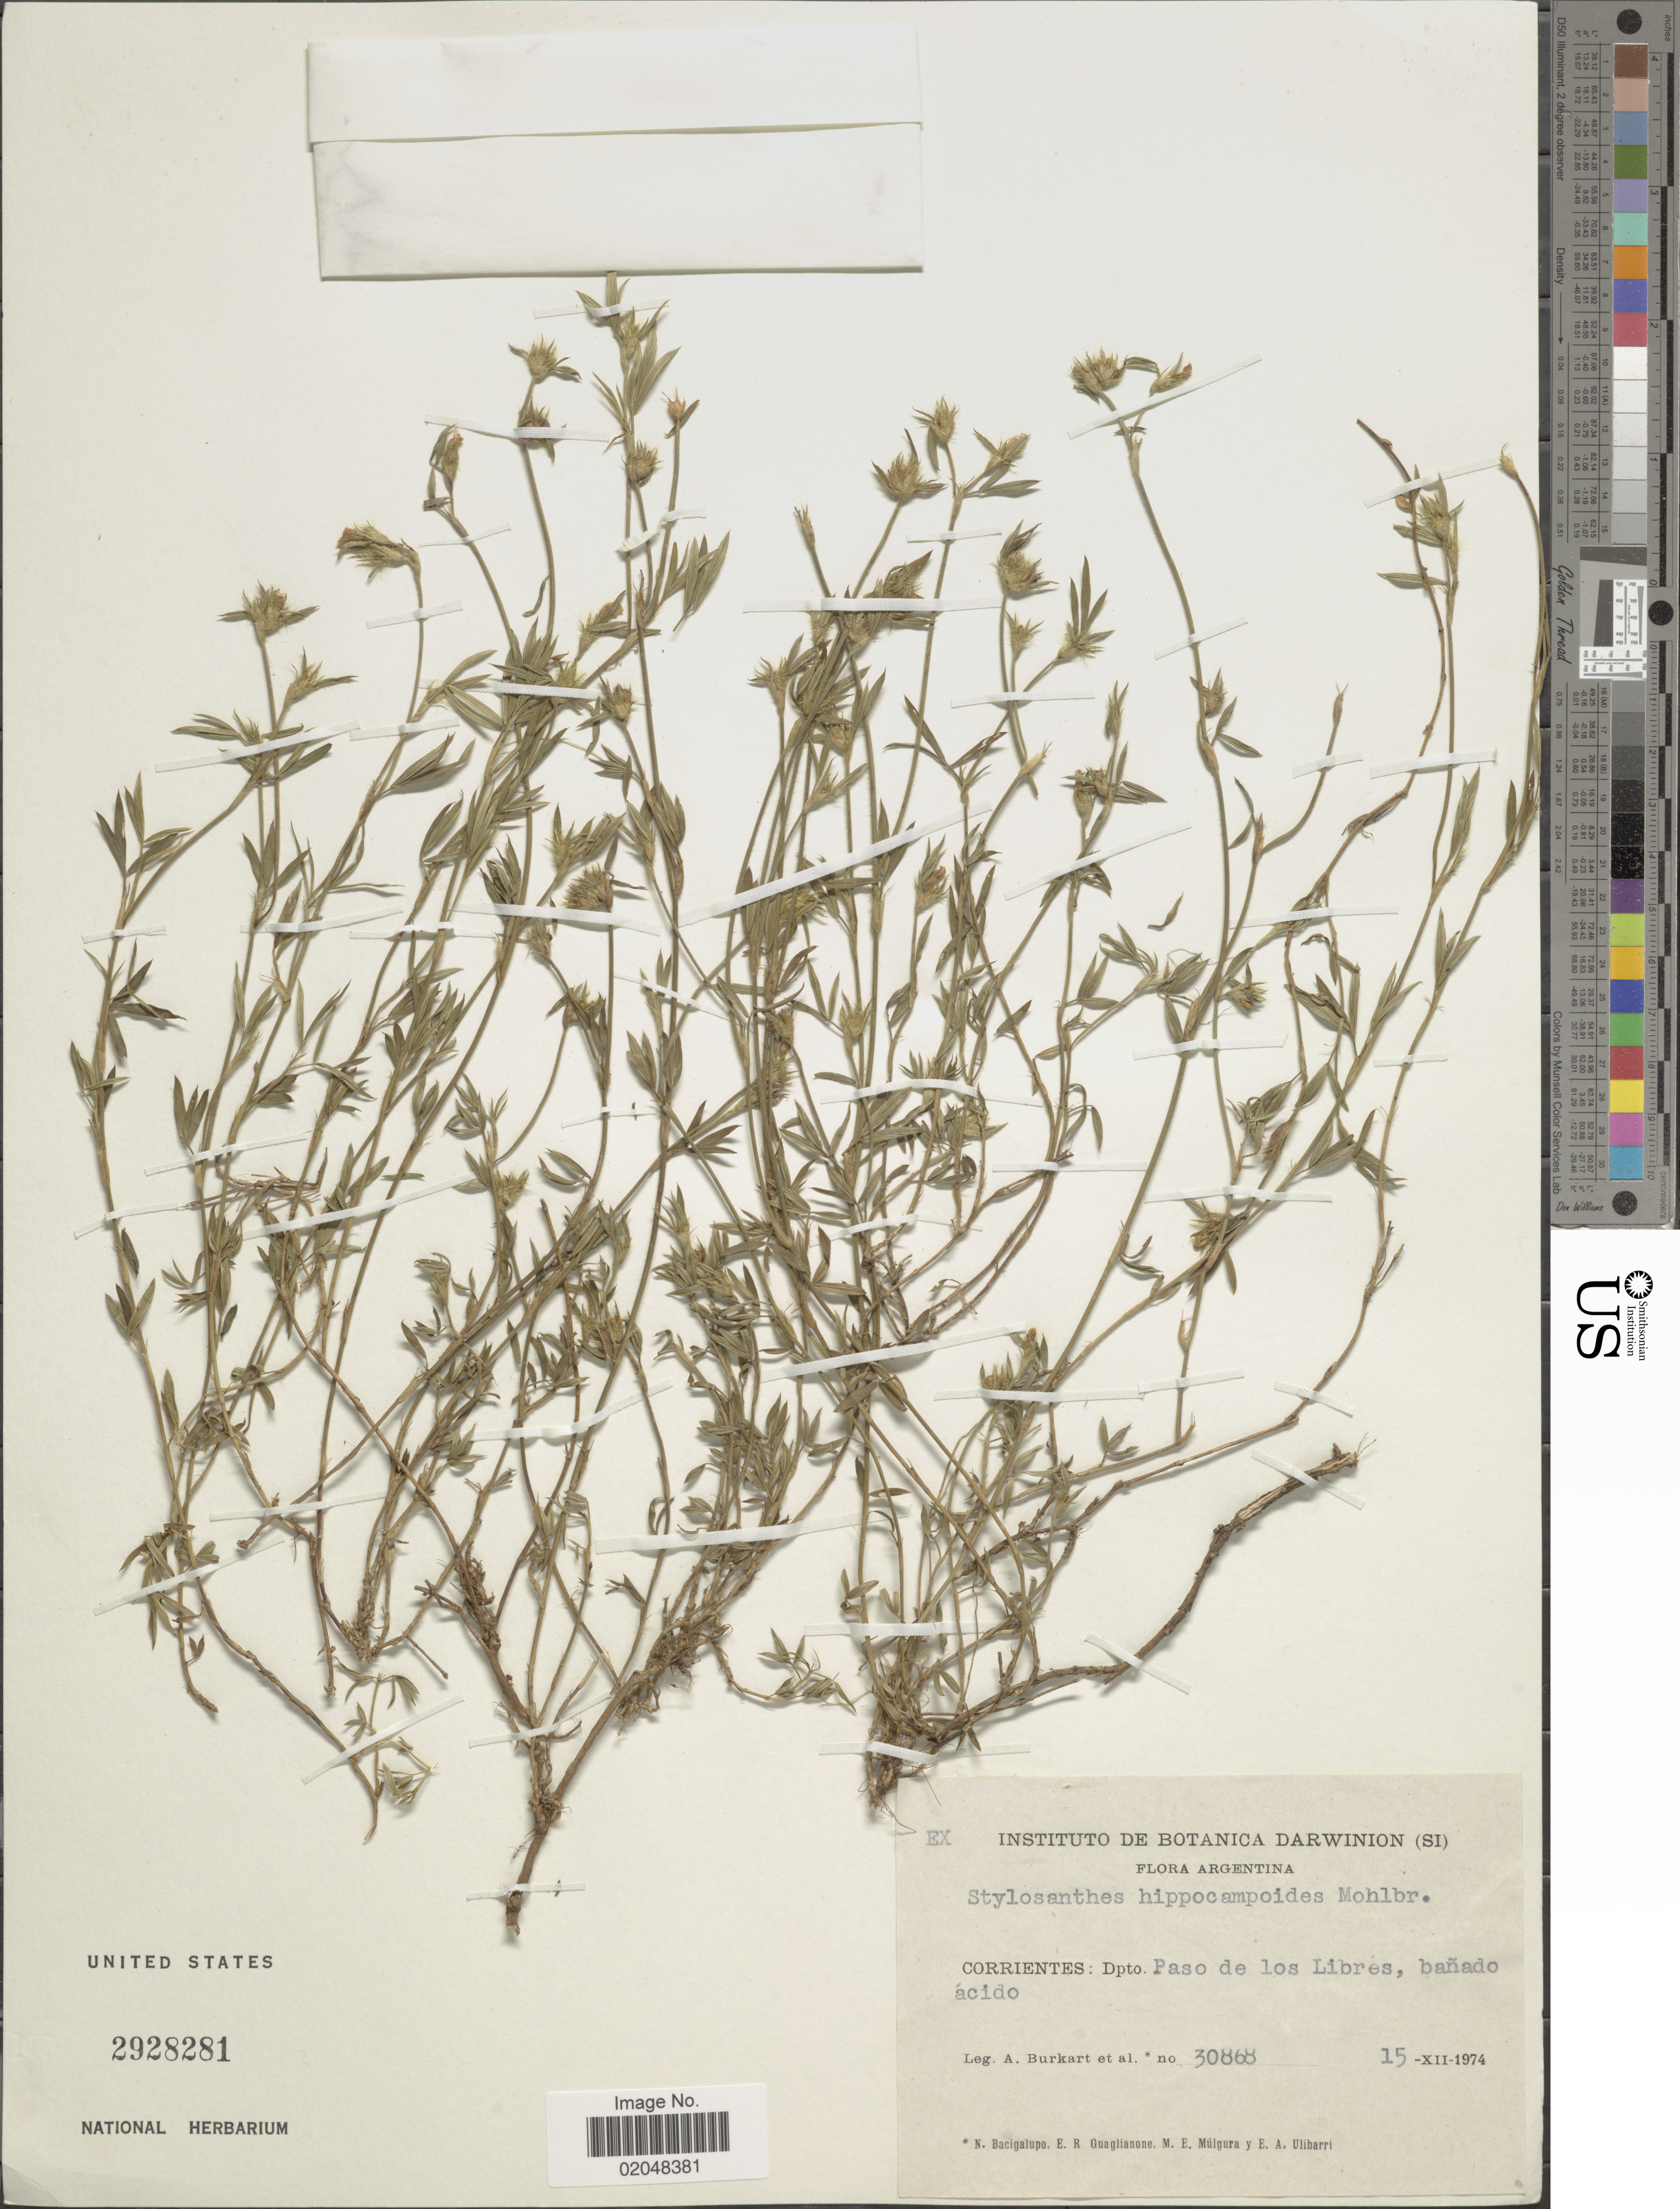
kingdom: Plantae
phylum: Tracheophyta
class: Magnoliopsida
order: Fabales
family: Fabaceae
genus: Stylosanthes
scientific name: Stylosanthes hippocampoides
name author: Mohlenbr.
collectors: A. E. Burkart, N. M. Bacigalupo, M. E. Múlgura & E. A. Ulibarri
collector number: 30868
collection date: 1974-12-15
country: Argentina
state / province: Corrientes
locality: Dpto. Paso de los Libres, banado acido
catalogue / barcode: US 2928281